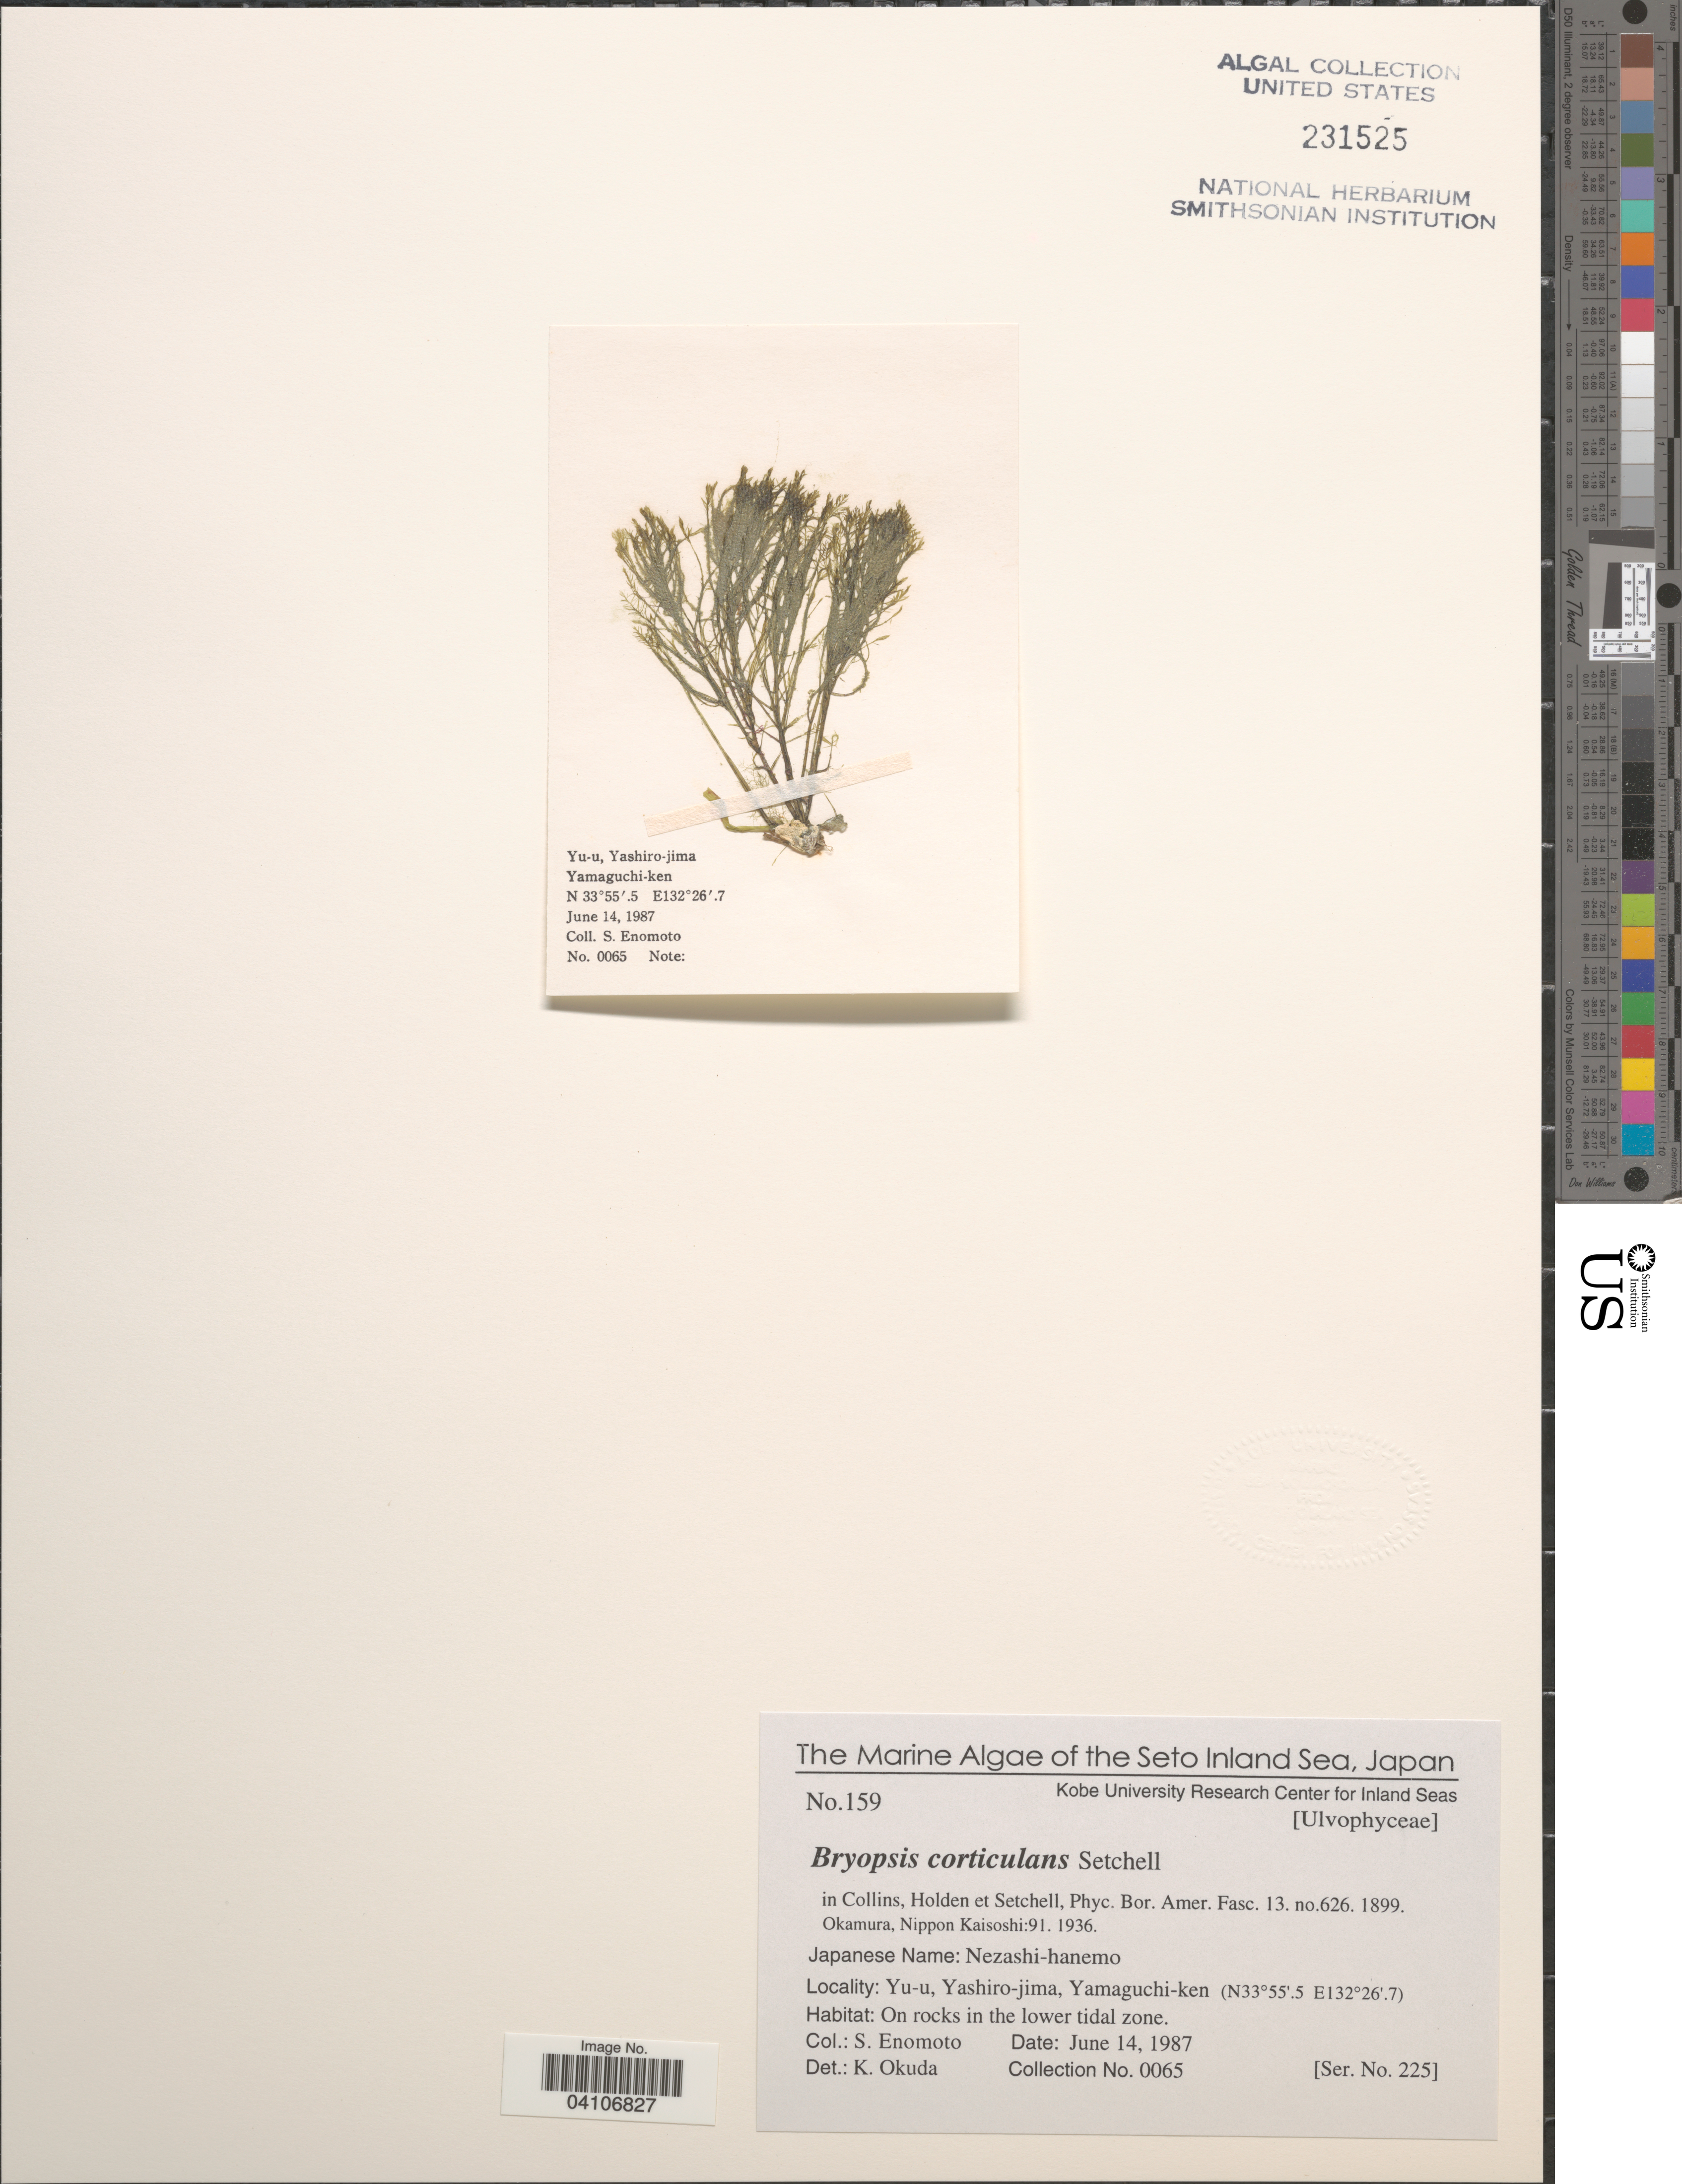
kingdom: Plantae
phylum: Chlorophyta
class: Ulvophyceae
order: Bryopsidales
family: Bryopsidaceae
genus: Bryopsis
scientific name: Bryopsis corticulans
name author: Setch. in Collins et al.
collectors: S. Enomoto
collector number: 0065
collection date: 1987-06-14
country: Japan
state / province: Yamaguti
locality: The Seto Inland Sea. Yu-u, Yashiro-jima, Yamaguchi-ken. On rocks in the lower tidal zone.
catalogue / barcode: US 231525